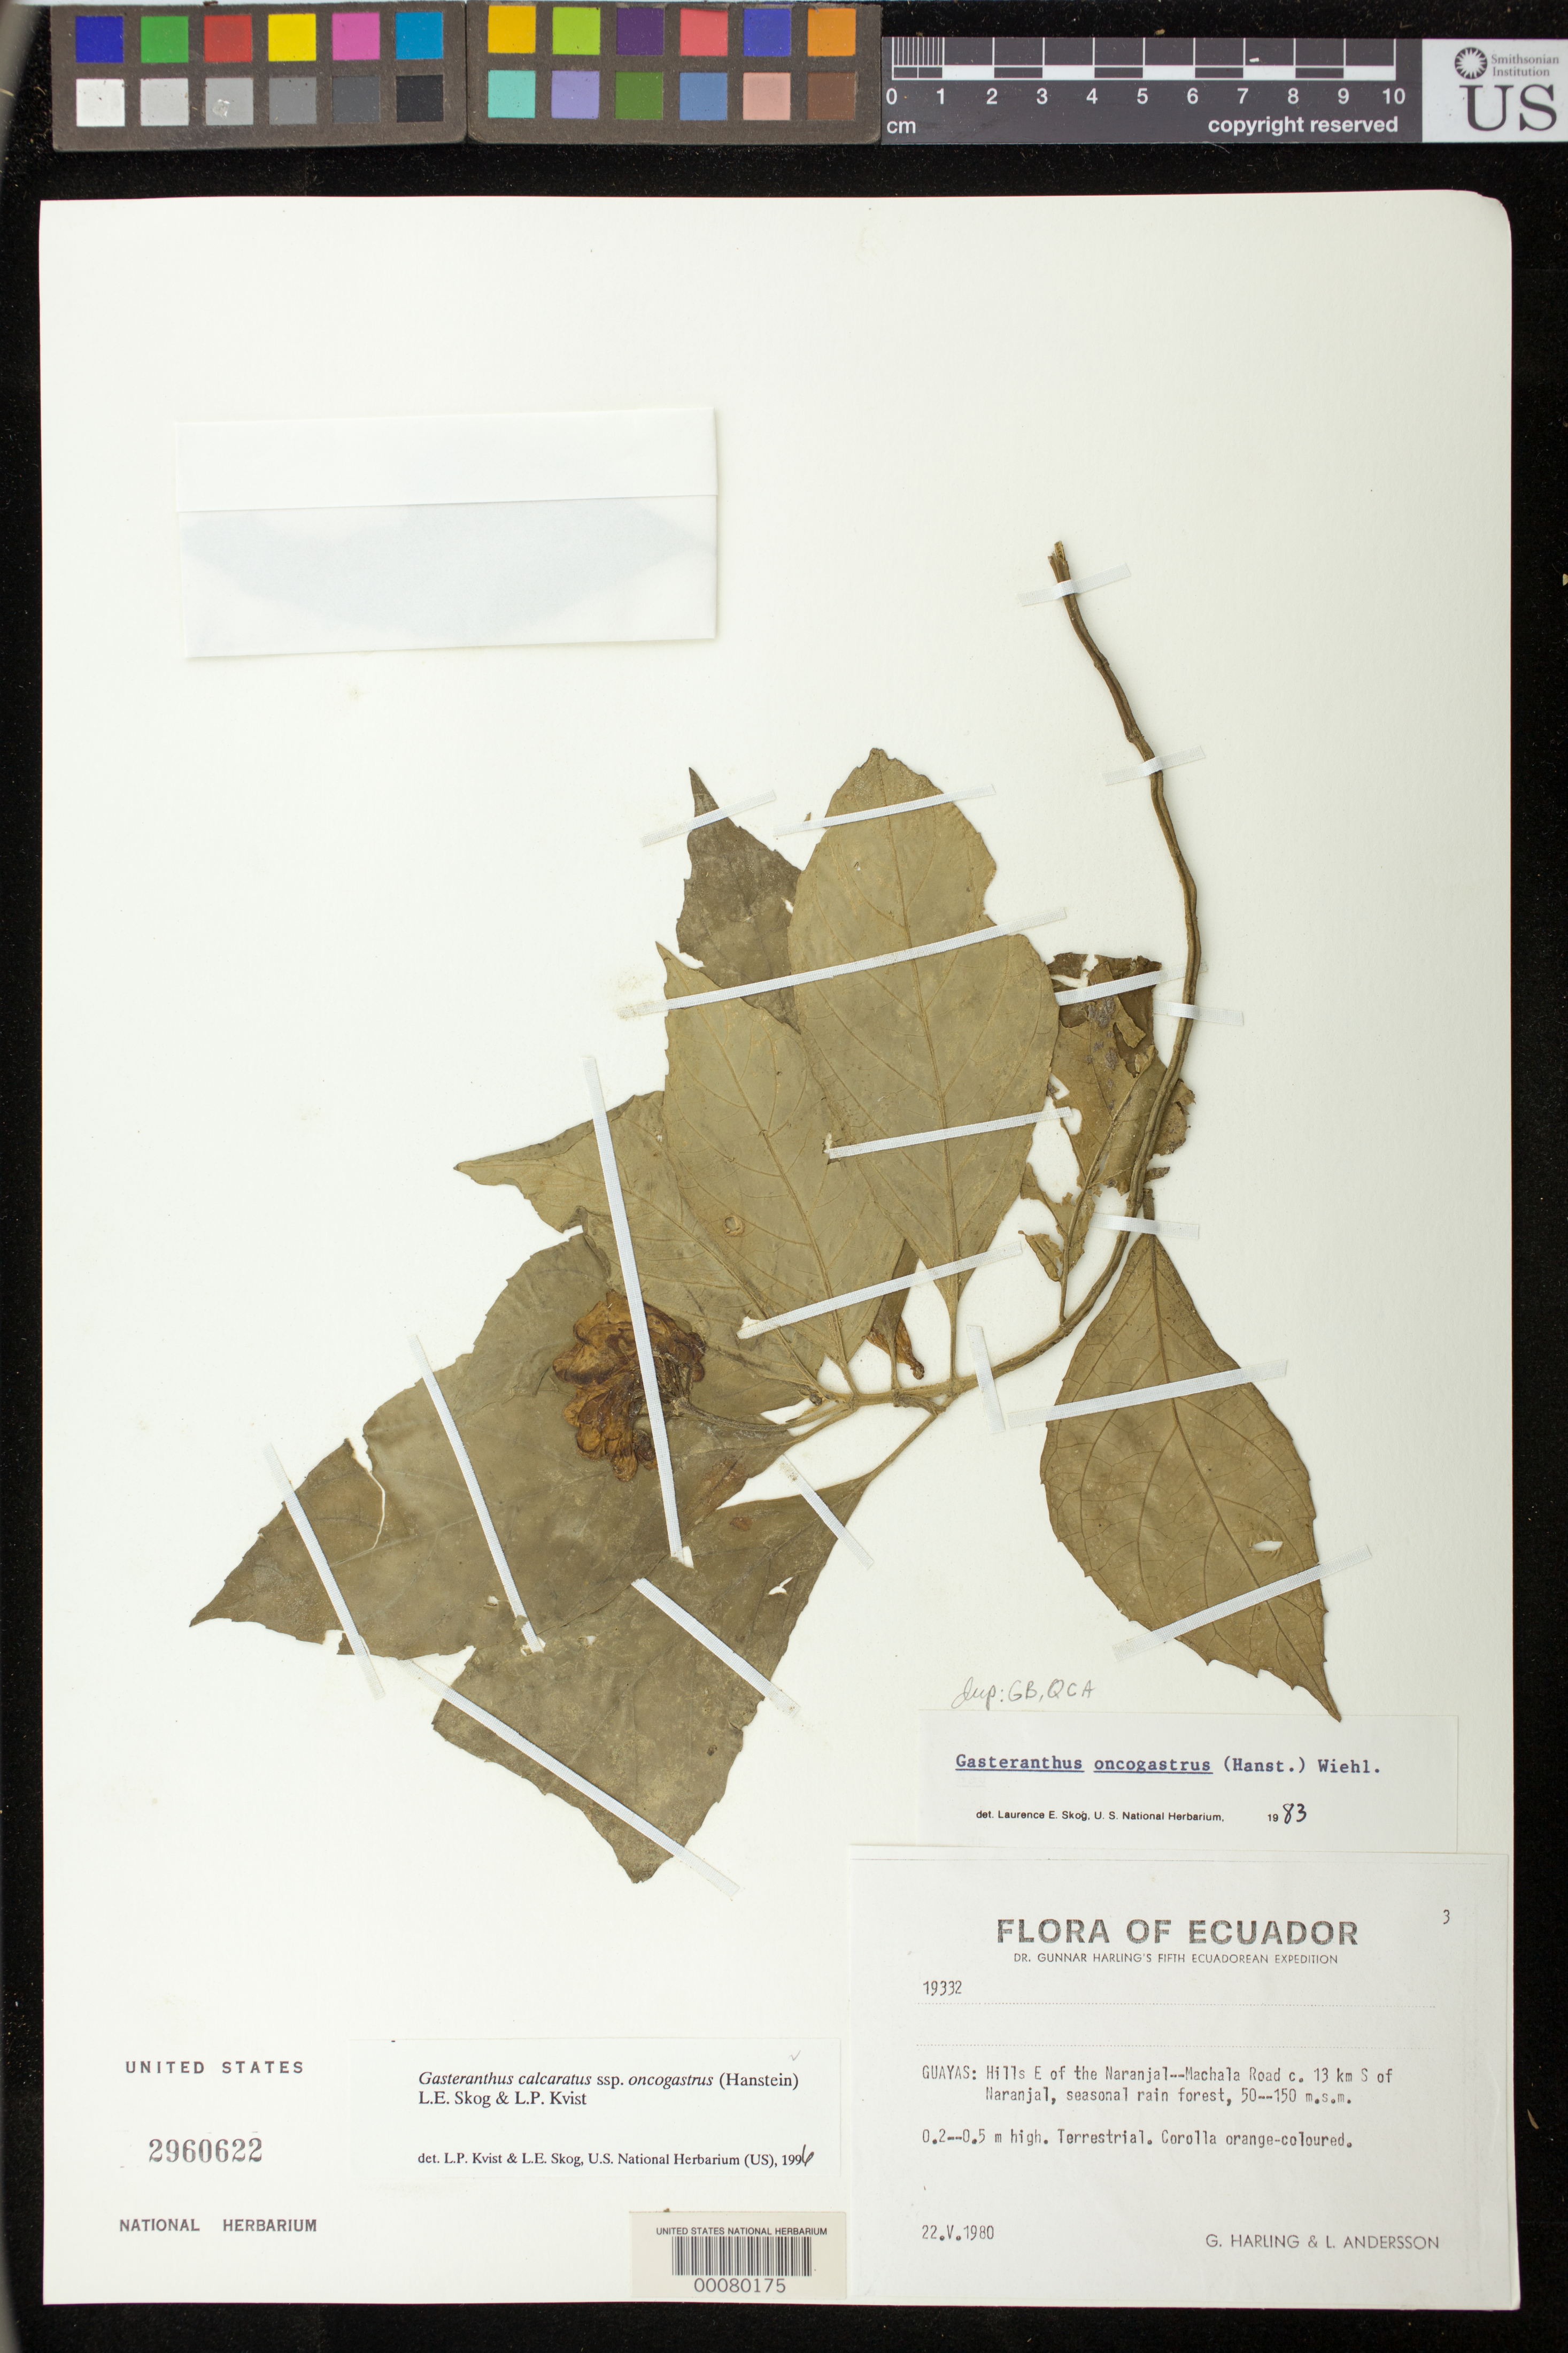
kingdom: Plantae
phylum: Tracheophyta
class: Magnoliopsida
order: Lamiales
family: Gesneriaceae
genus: Sinningia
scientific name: Sinningia incarnata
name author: (Aubl.) D.L. Denham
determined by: Skog, Laurence E.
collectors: G. Harling & L. Andersson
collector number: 19332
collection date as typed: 22 May 1980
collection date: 1980-05-22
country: Ecuador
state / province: Guayas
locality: Hills E of the Naranjal - Machala road about 13 km S of Naranjal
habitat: Seasonal rain forest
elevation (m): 50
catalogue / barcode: US 2960622